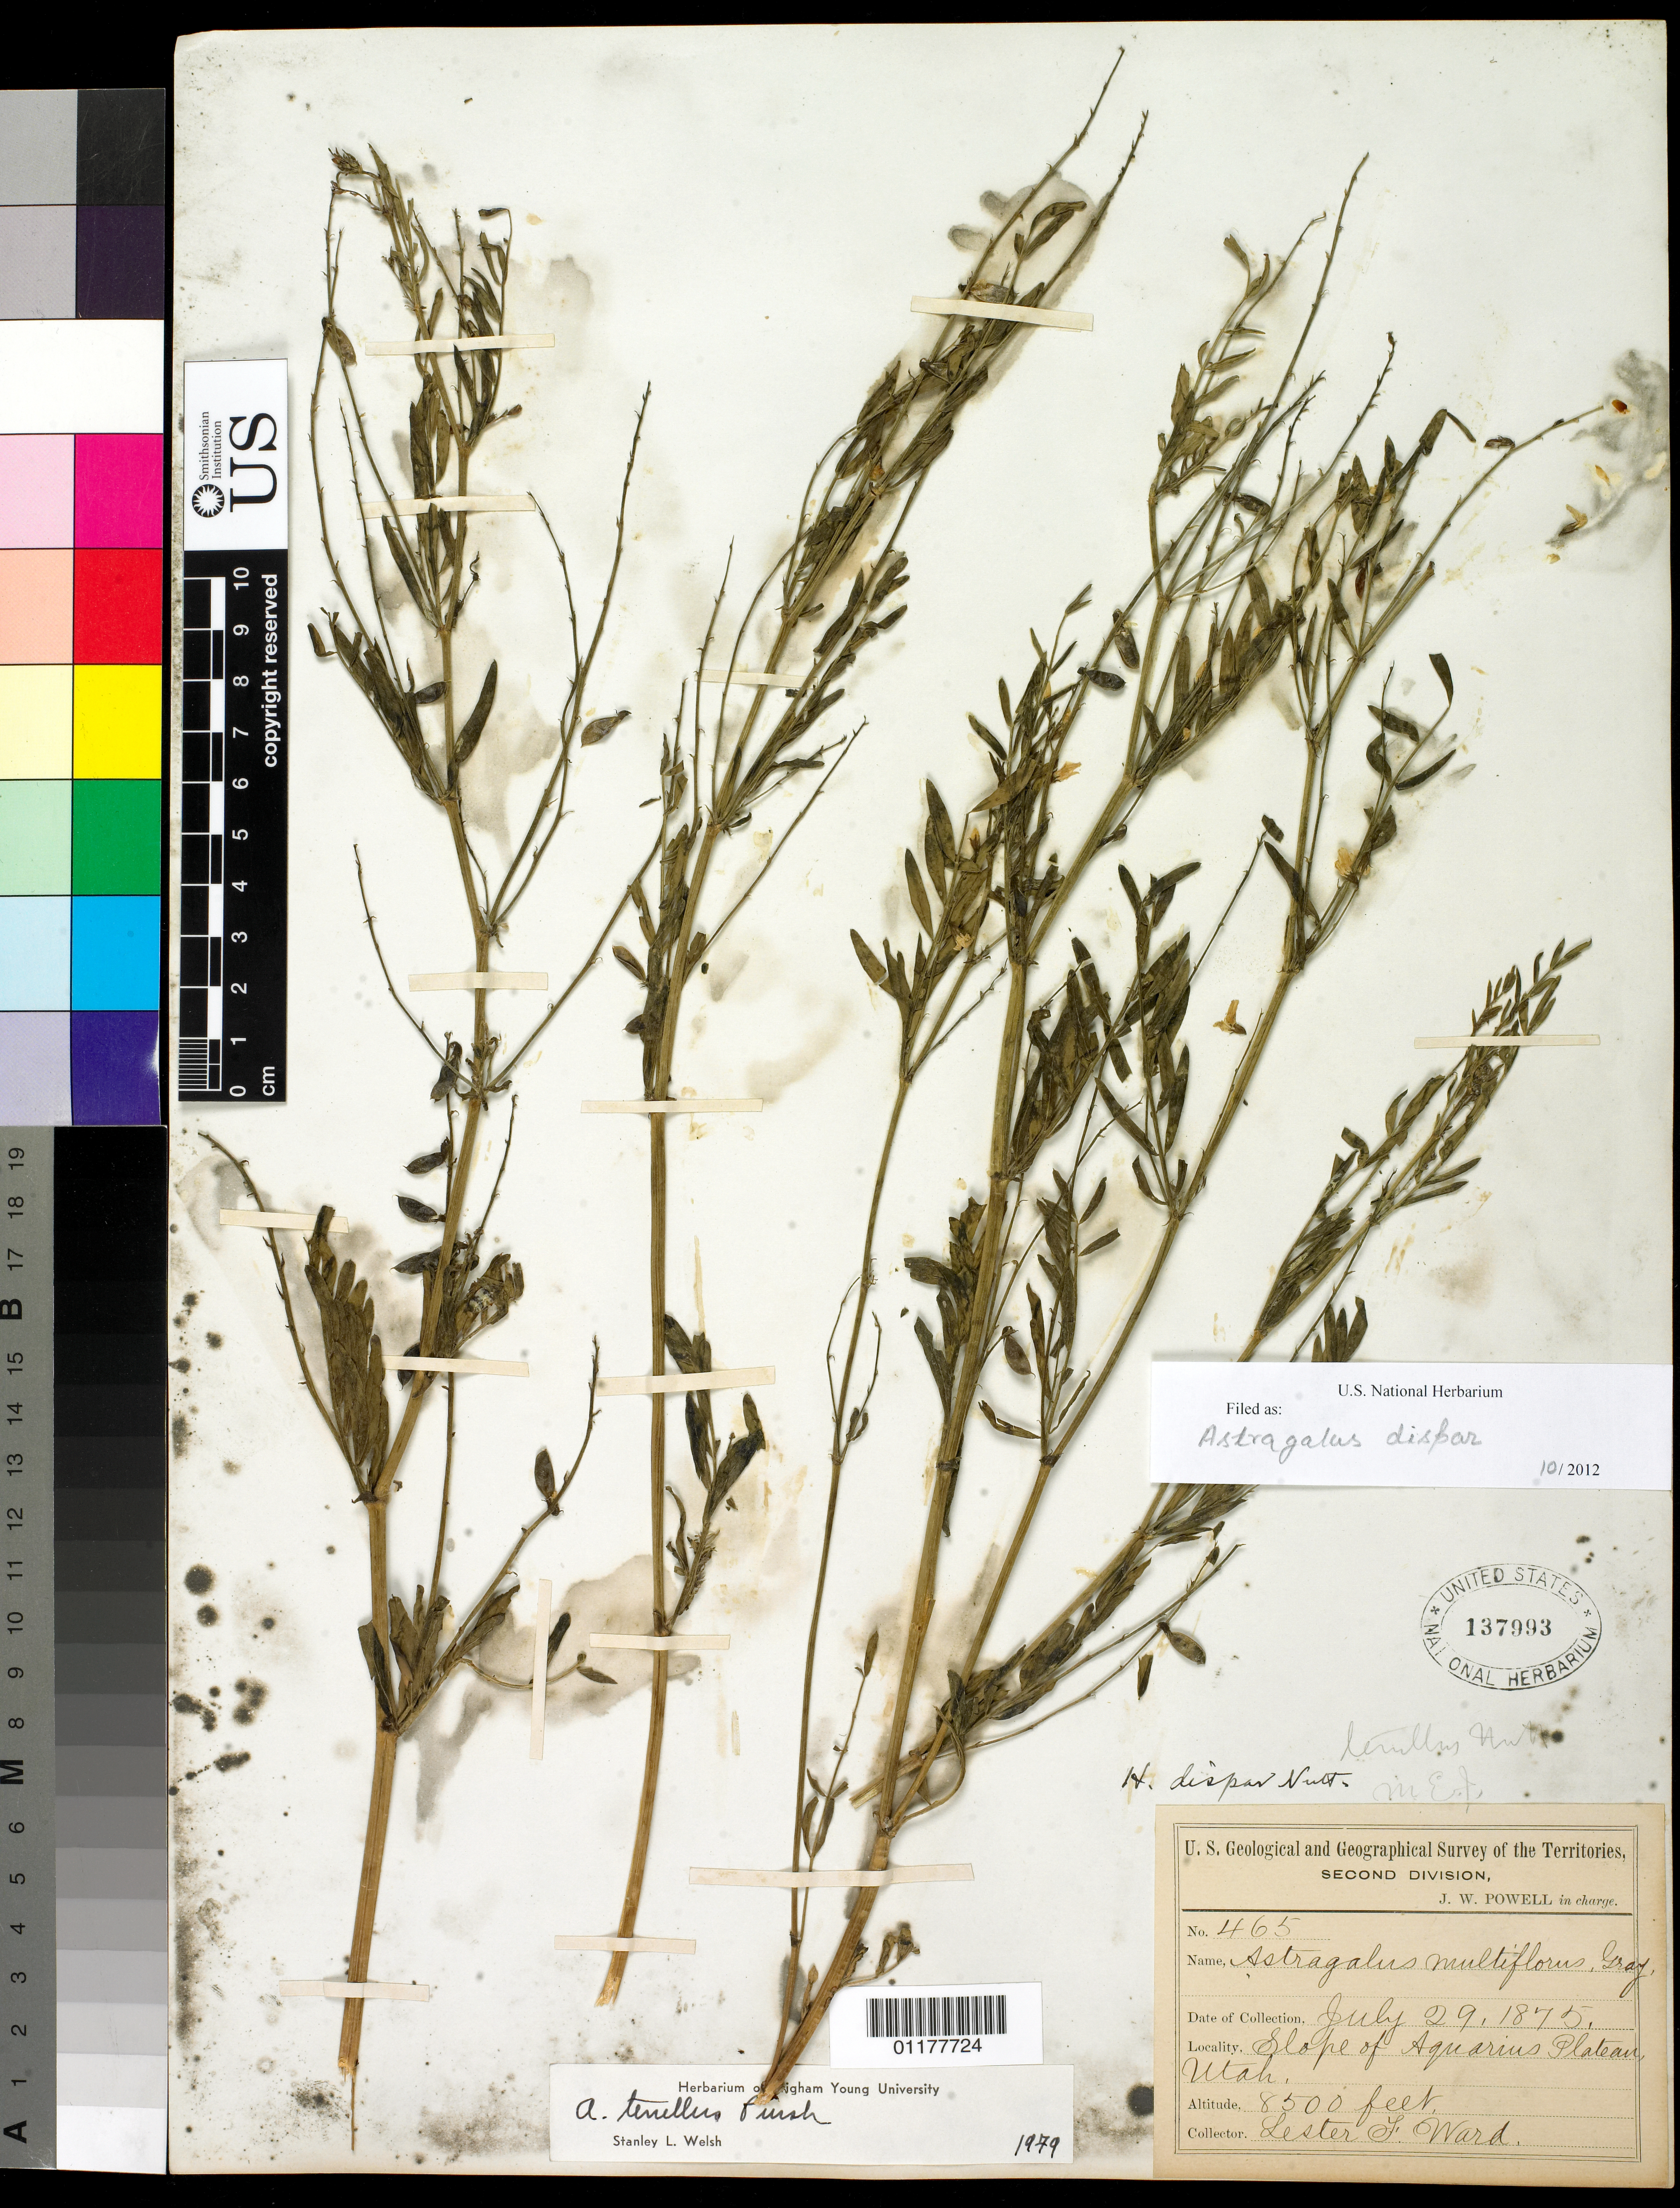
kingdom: Plantae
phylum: Tracheophyta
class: Magnoliopsida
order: Fabales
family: Fabaceae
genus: Astragalus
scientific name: Astragalus multiflorus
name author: (Pursh) A. Gray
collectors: L. F. Ward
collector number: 465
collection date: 1875-07-29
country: United States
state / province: Utah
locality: Slope of Aquarius Plateau.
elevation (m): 2591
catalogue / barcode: US 137993